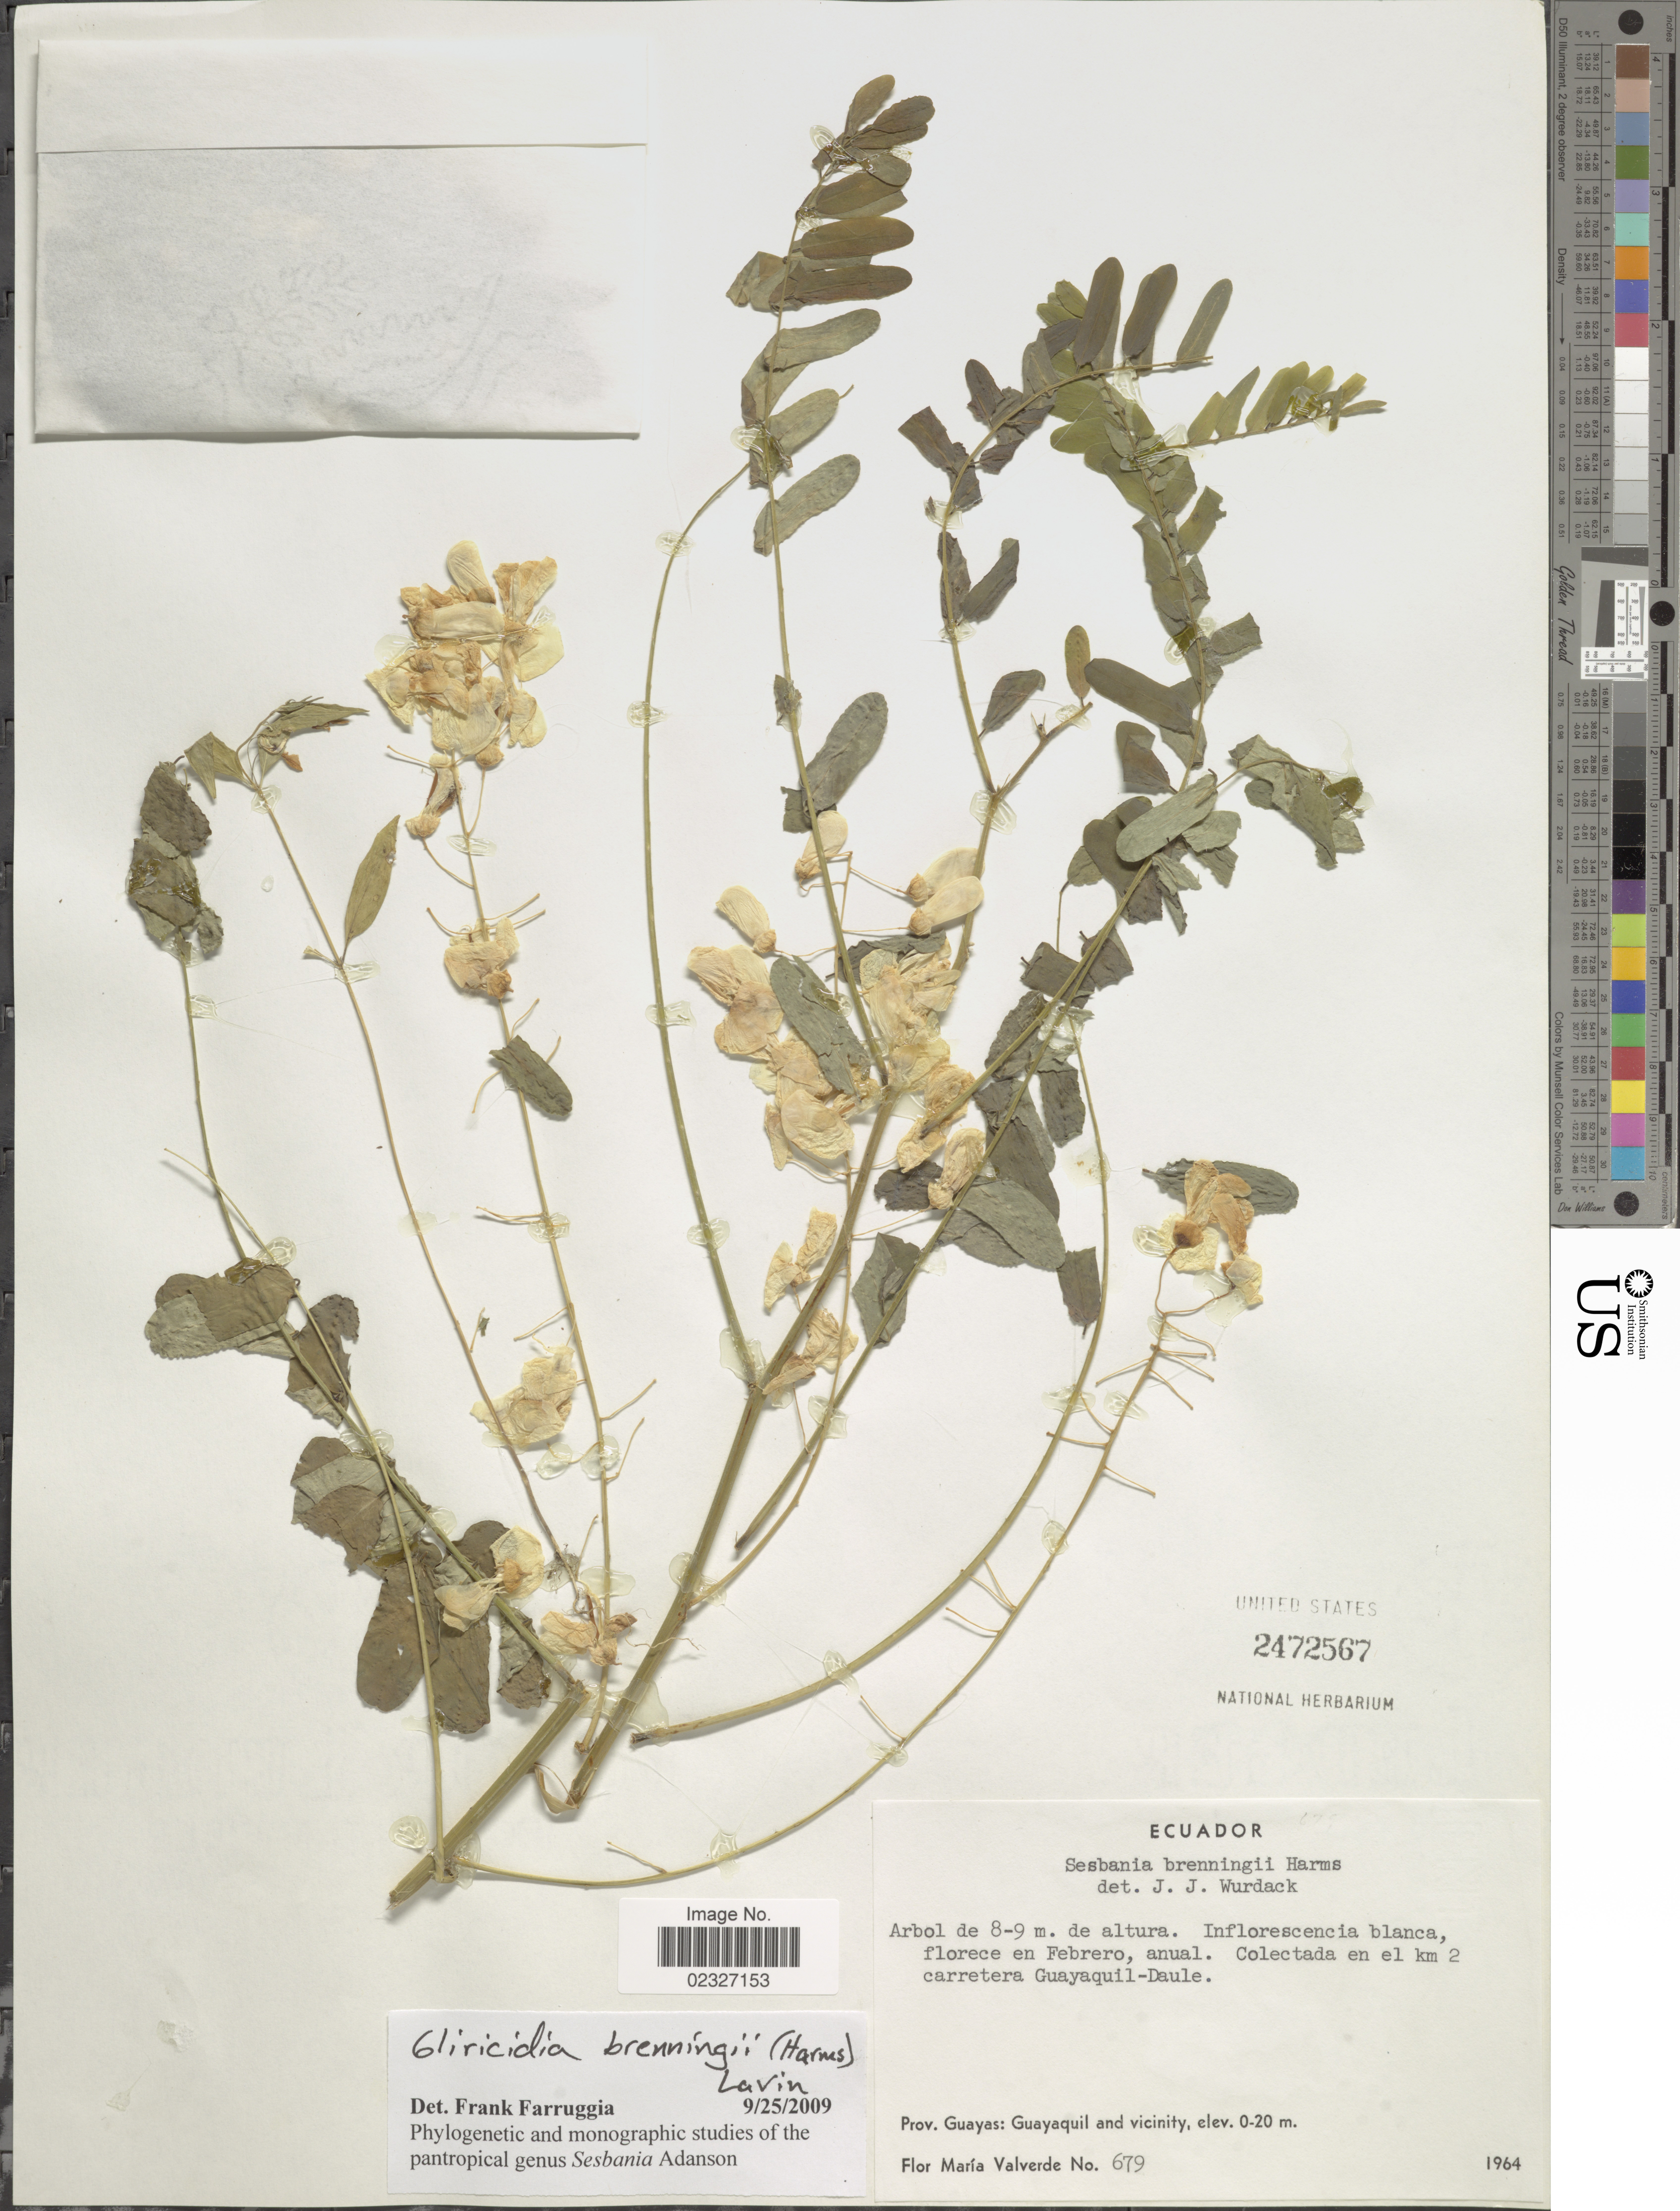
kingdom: Plantae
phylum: Tracheophyta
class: Magnoliopsida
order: Fabales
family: Fabaceae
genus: Gliricidia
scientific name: Gliricidia brenningii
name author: (Harms) Lavin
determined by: Farruggia, Frank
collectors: F. M. Valverde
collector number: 679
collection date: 1964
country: Ecuador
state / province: Guayas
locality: Colectada en el km 2 carretera Guayaquil-Daule, Guayaquil and vicinity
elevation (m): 0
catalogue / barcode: US 2472567